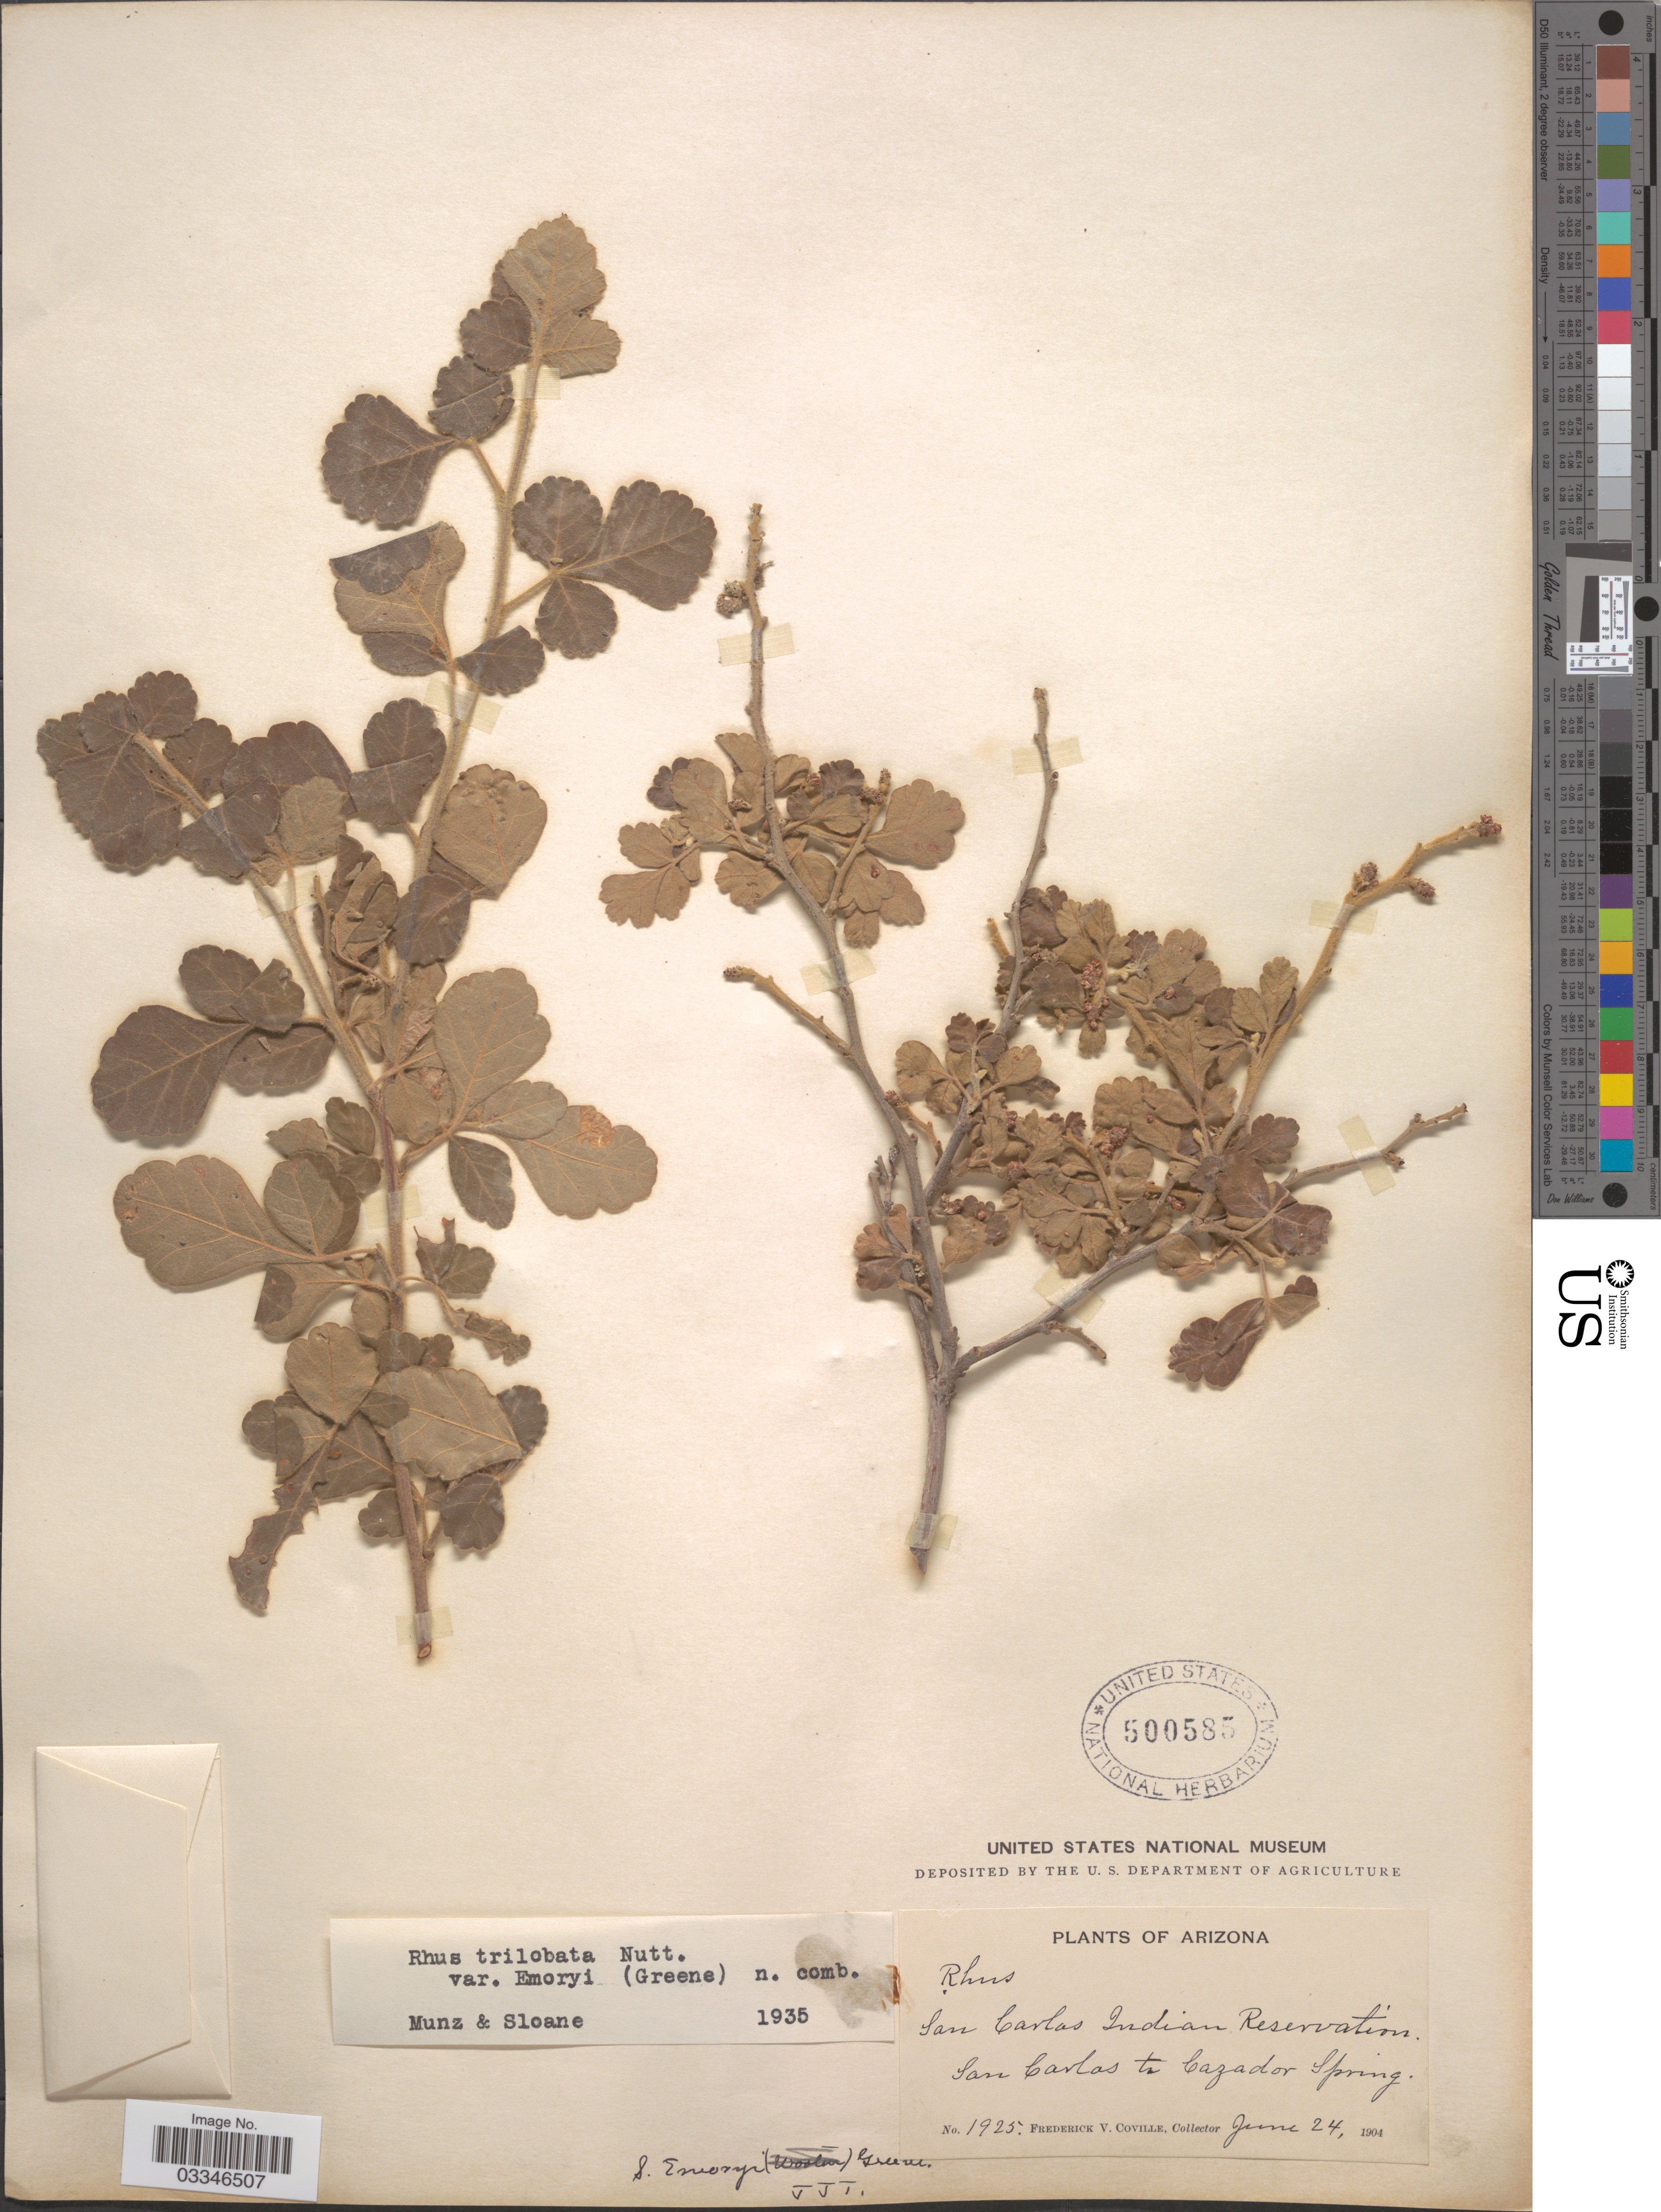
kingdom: Plantae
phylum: Tracheophyta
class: Magnoliopsida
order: Sapindales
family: Anacardiaceae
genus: Rhus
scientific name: Rhus trilobata var. pilosissima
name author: Engl.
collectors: F. V. Coville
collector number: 1925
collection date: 1904-06-24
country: United States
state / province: Arizona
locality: San Carlos Indian Reservation, San Carlos to Cazador Spring.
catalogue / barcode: US 500585